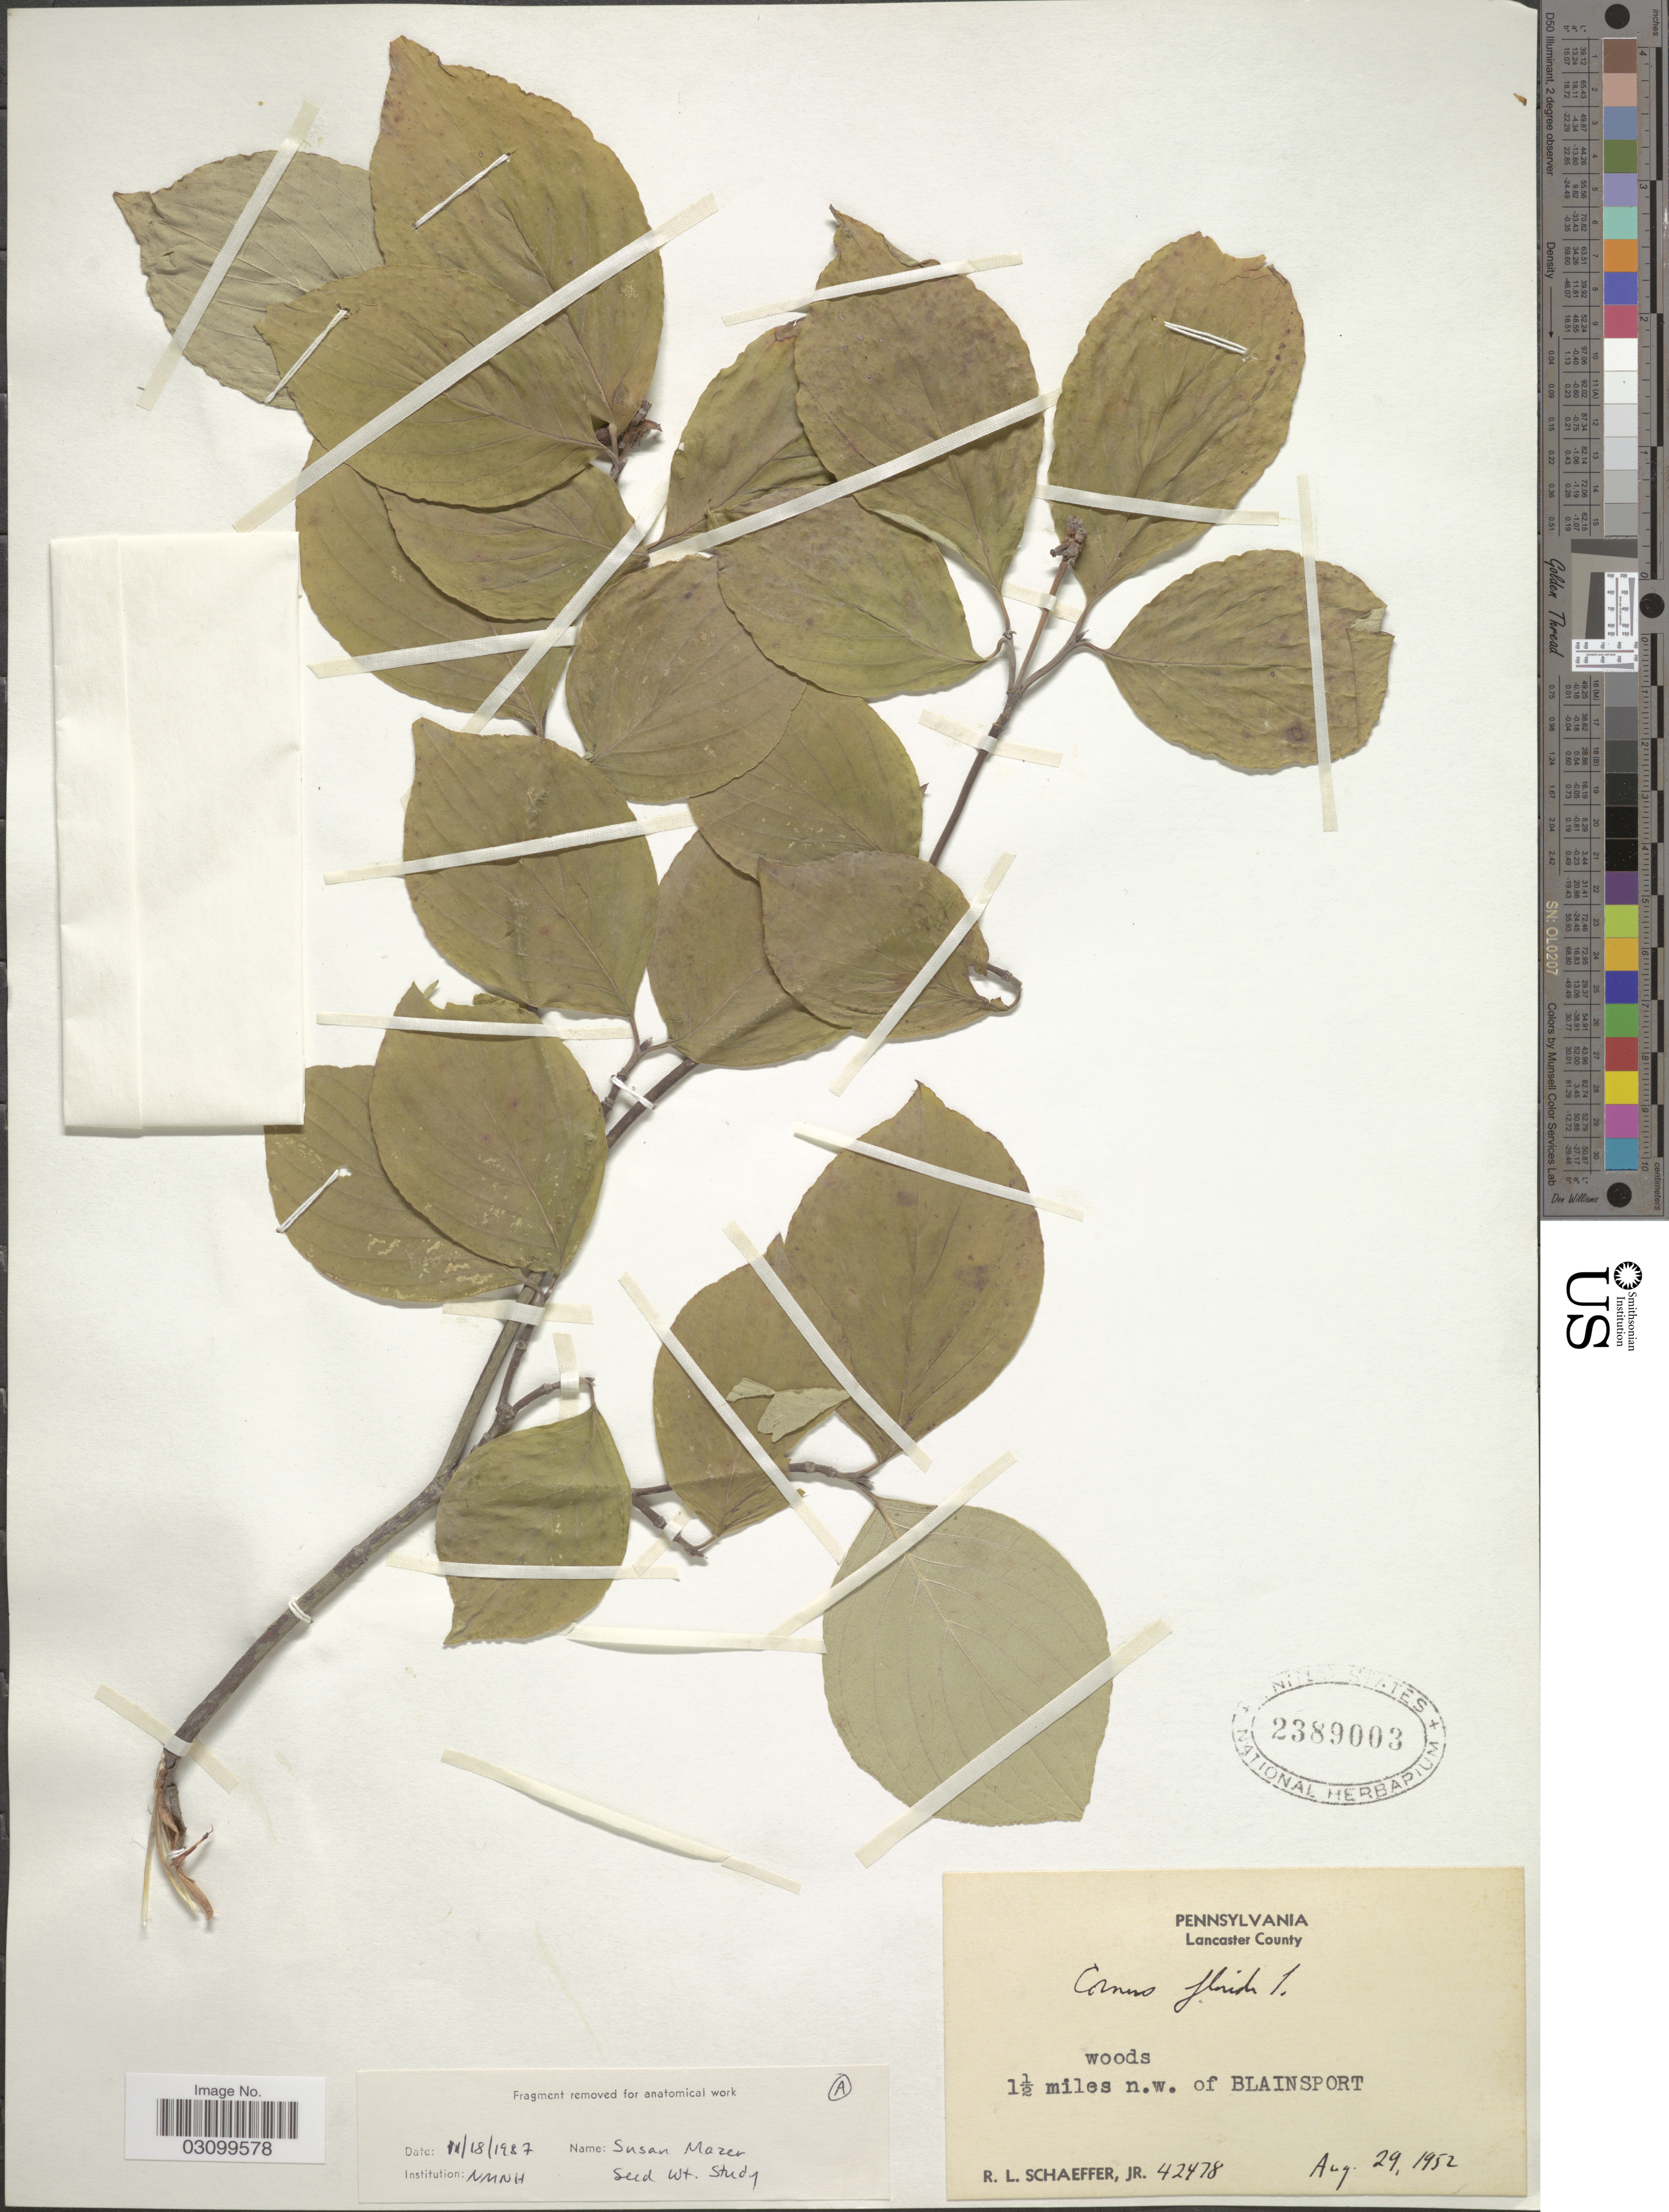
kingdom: Plantae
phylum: Tracheophyta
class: Magnoliopsida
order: Cornales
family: Cornaceae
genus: Cornus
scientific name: Cornus florida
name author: L.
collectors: R. L. Schaeffer Jr.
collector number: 42478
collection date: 1952-08-29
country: United States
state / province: Pennsylvania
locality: Lancaster County. 1½ miles n.w. of Blainsport.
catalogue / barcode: US 2389003